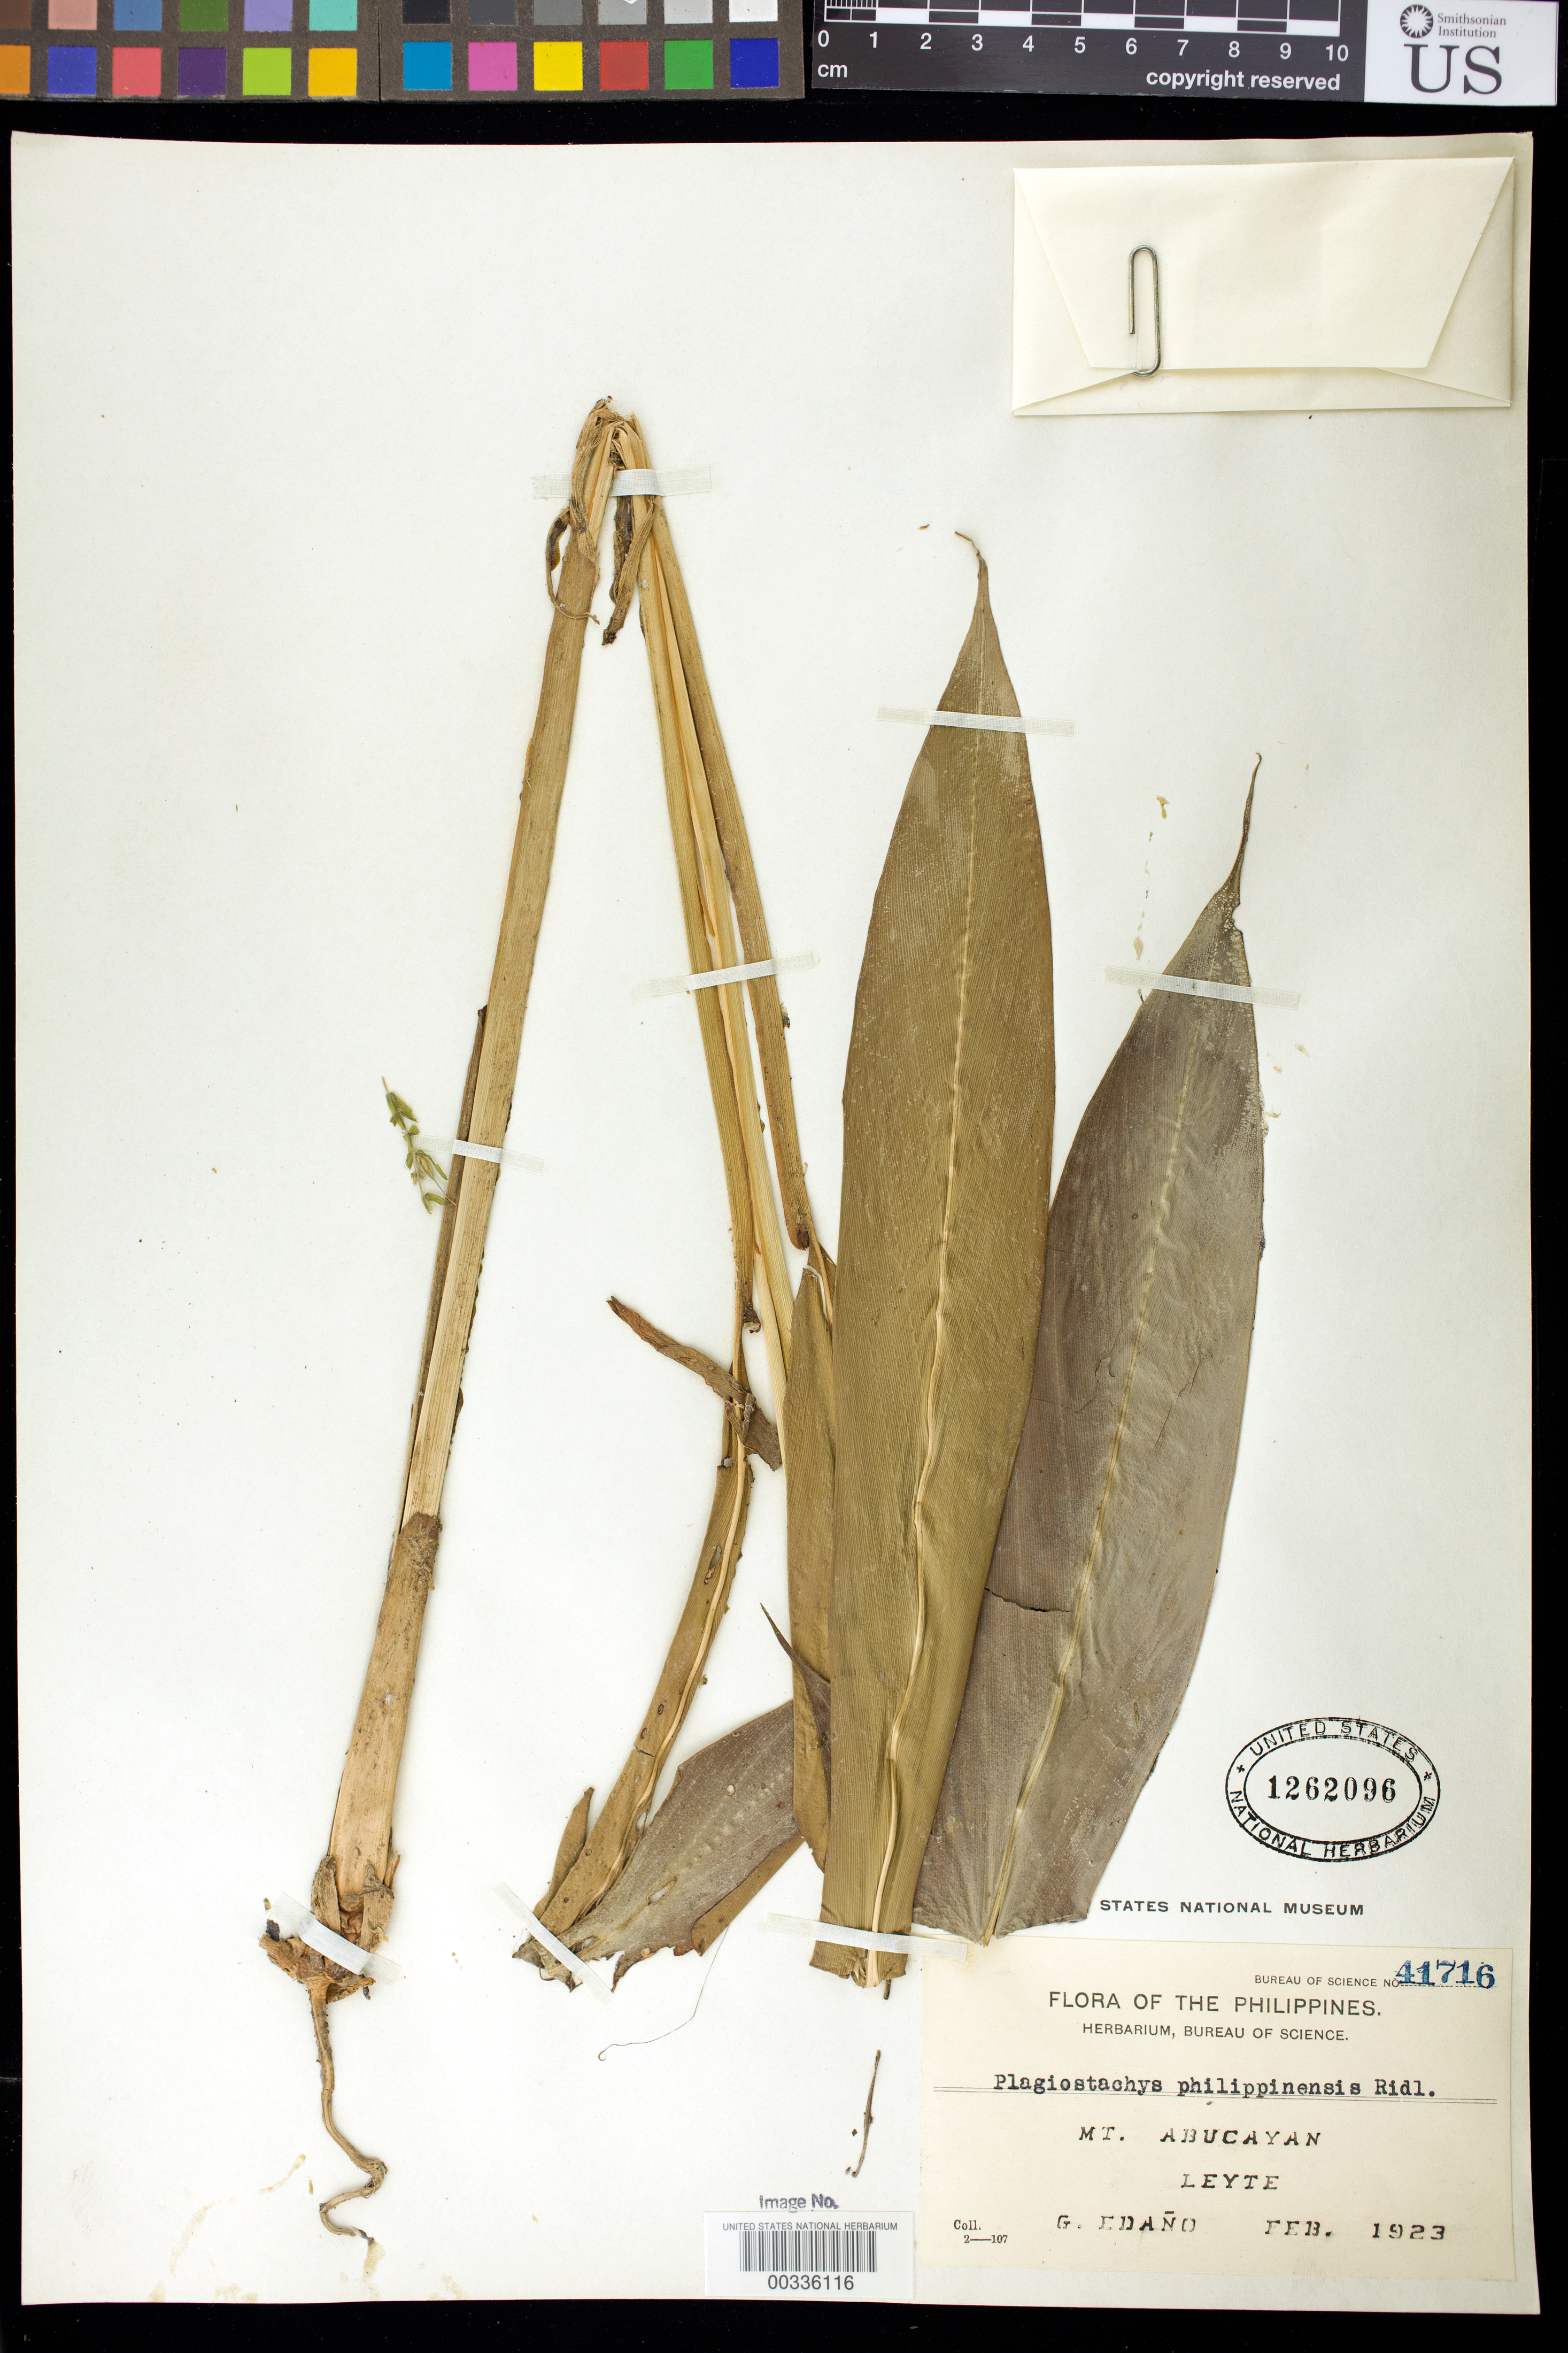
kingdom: Plantae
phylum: Tracheophyta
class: Liliopsida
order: Zingiberales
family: Zingiberaceae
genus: Plagiostachys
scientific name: Plagiostachys philippinensis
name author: Ridl. in Elmer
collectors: G. E. Edaño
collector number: Bur. Sci. 41716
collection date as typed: Feb 1923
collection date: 1923-02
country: Philippines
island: Leyte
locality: Mt abucayan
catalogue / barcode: US 1262096